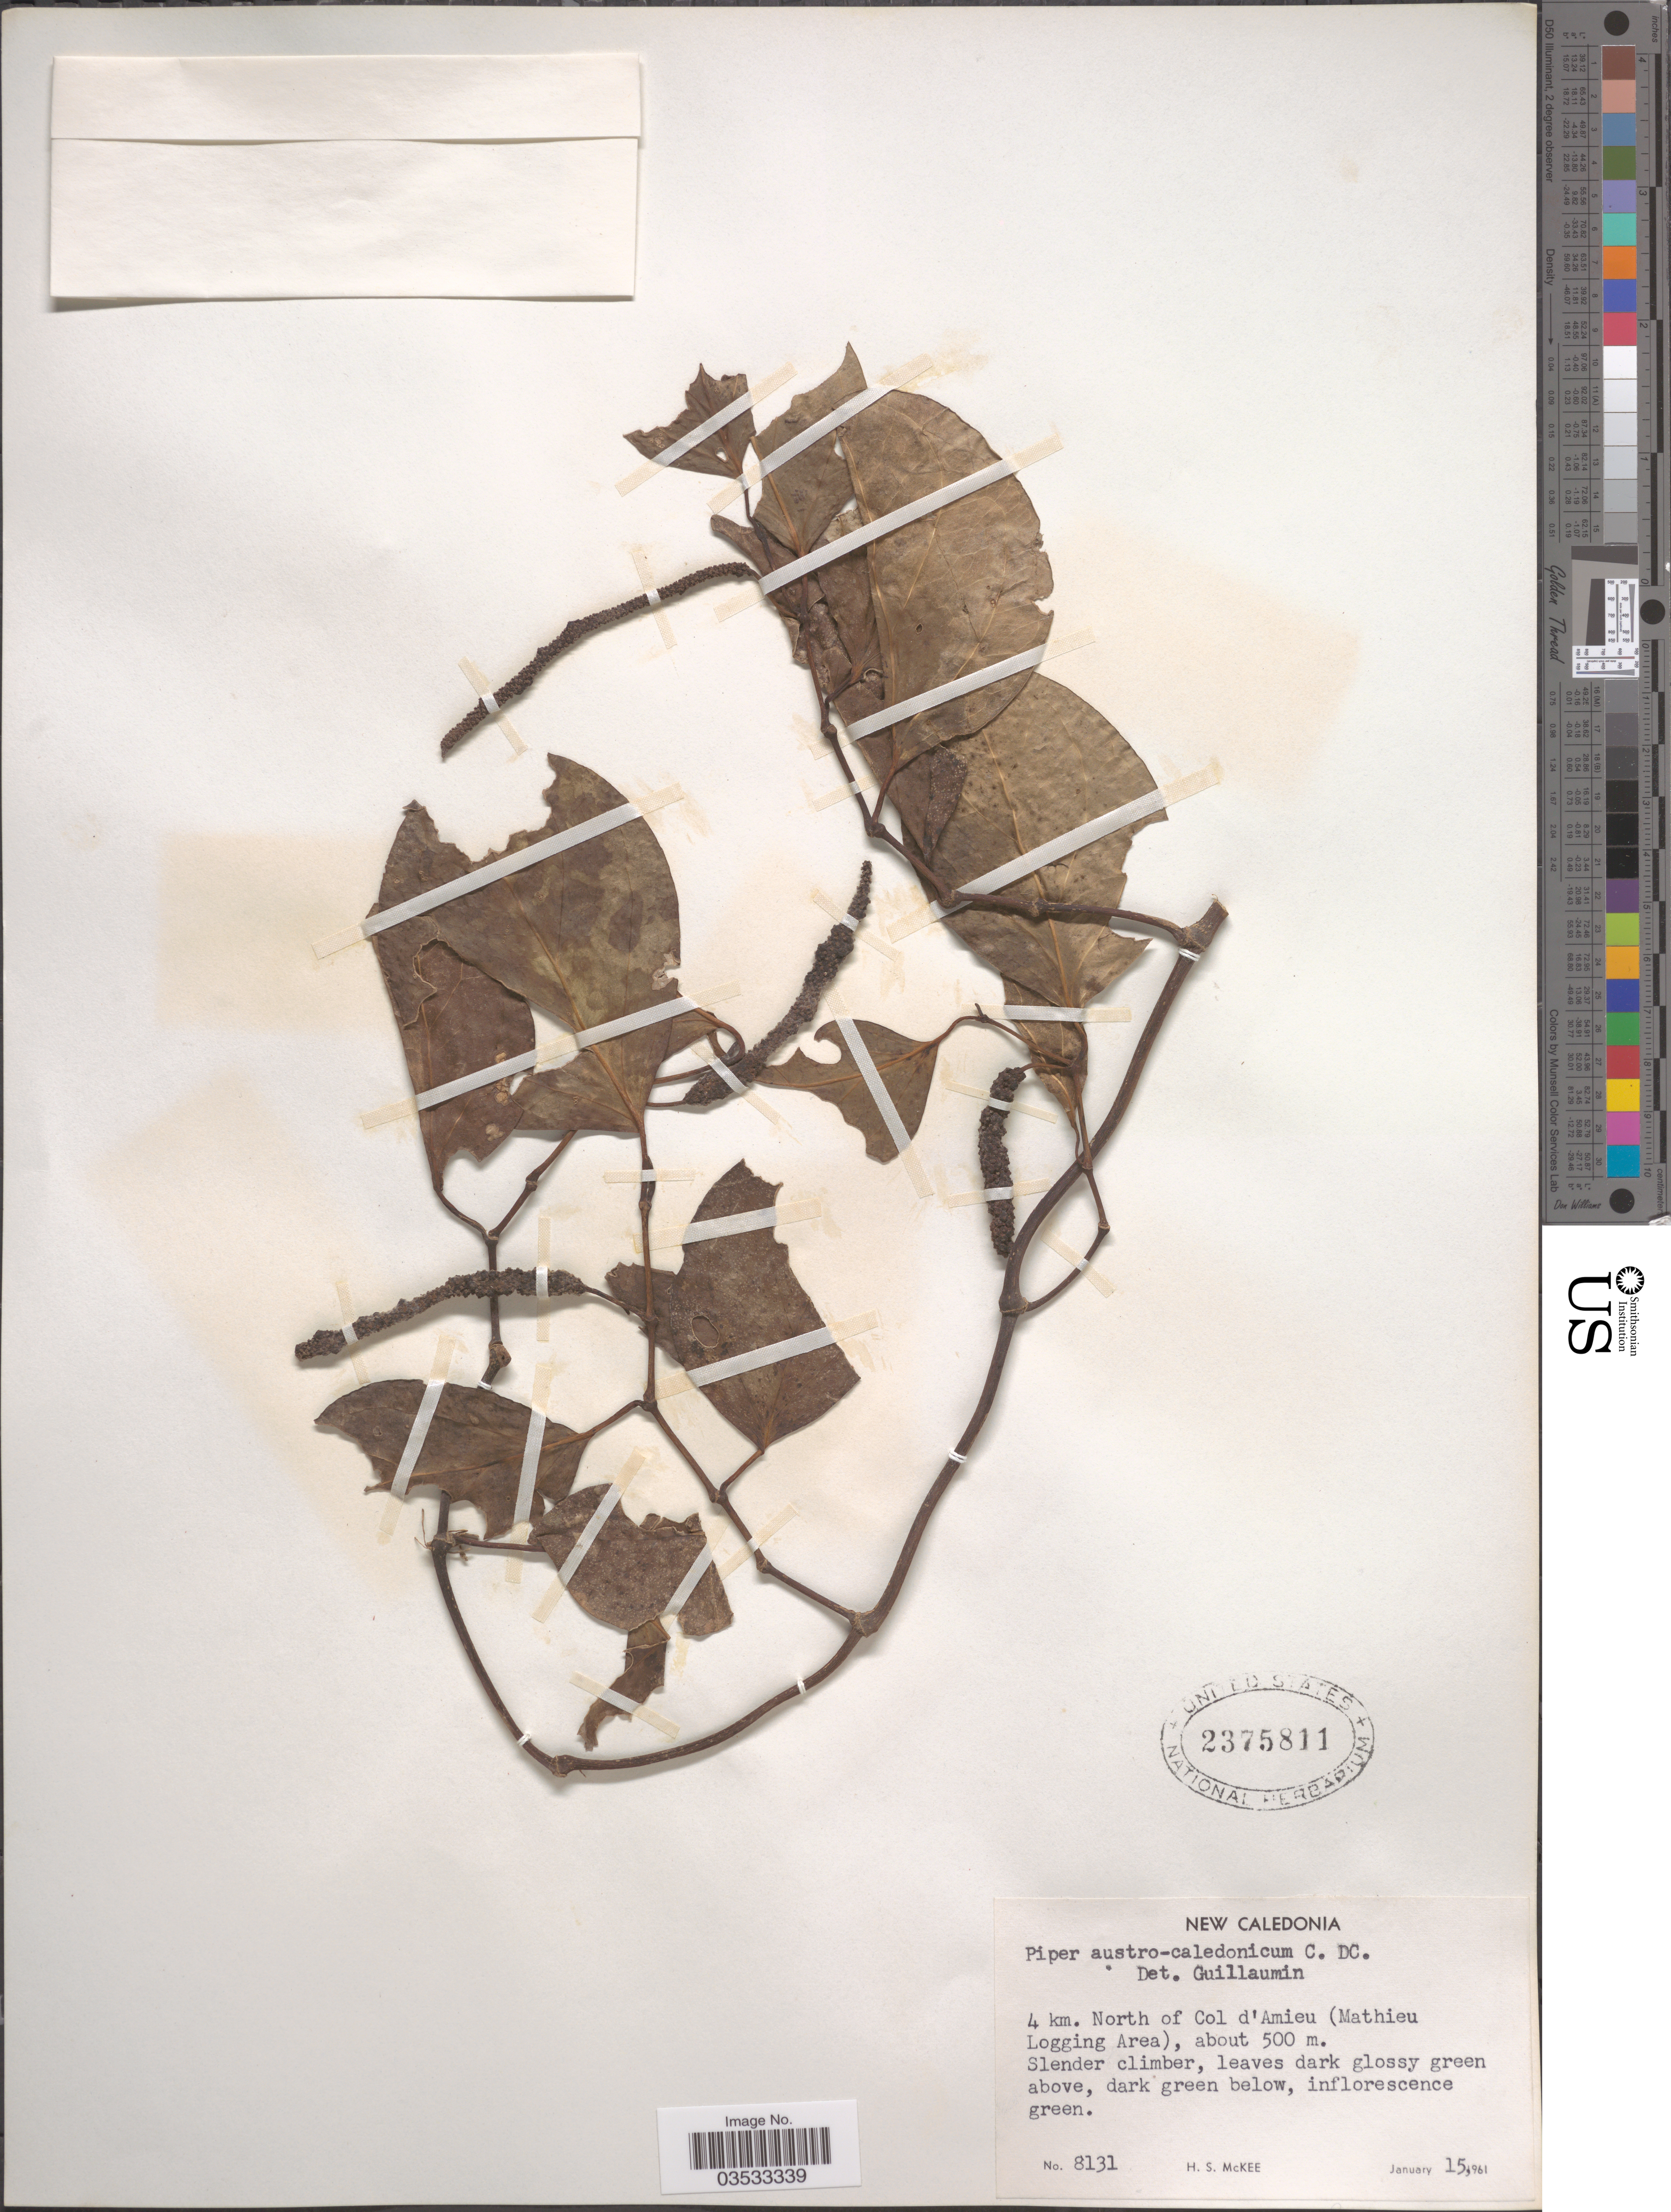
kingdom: Plantae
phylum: Tracheophyta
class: Magnoliopsida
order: Piperales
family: Piperaceae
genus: Piper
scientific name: Piper austrocaledonicum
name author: C. DC.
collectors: H. S. McKee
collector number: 8131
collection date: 1961-01-15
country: New Caledonia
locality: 4 km. North of Col d'Amieu (Mathieu Logging Area).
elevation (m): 500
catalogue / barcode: US 2375811